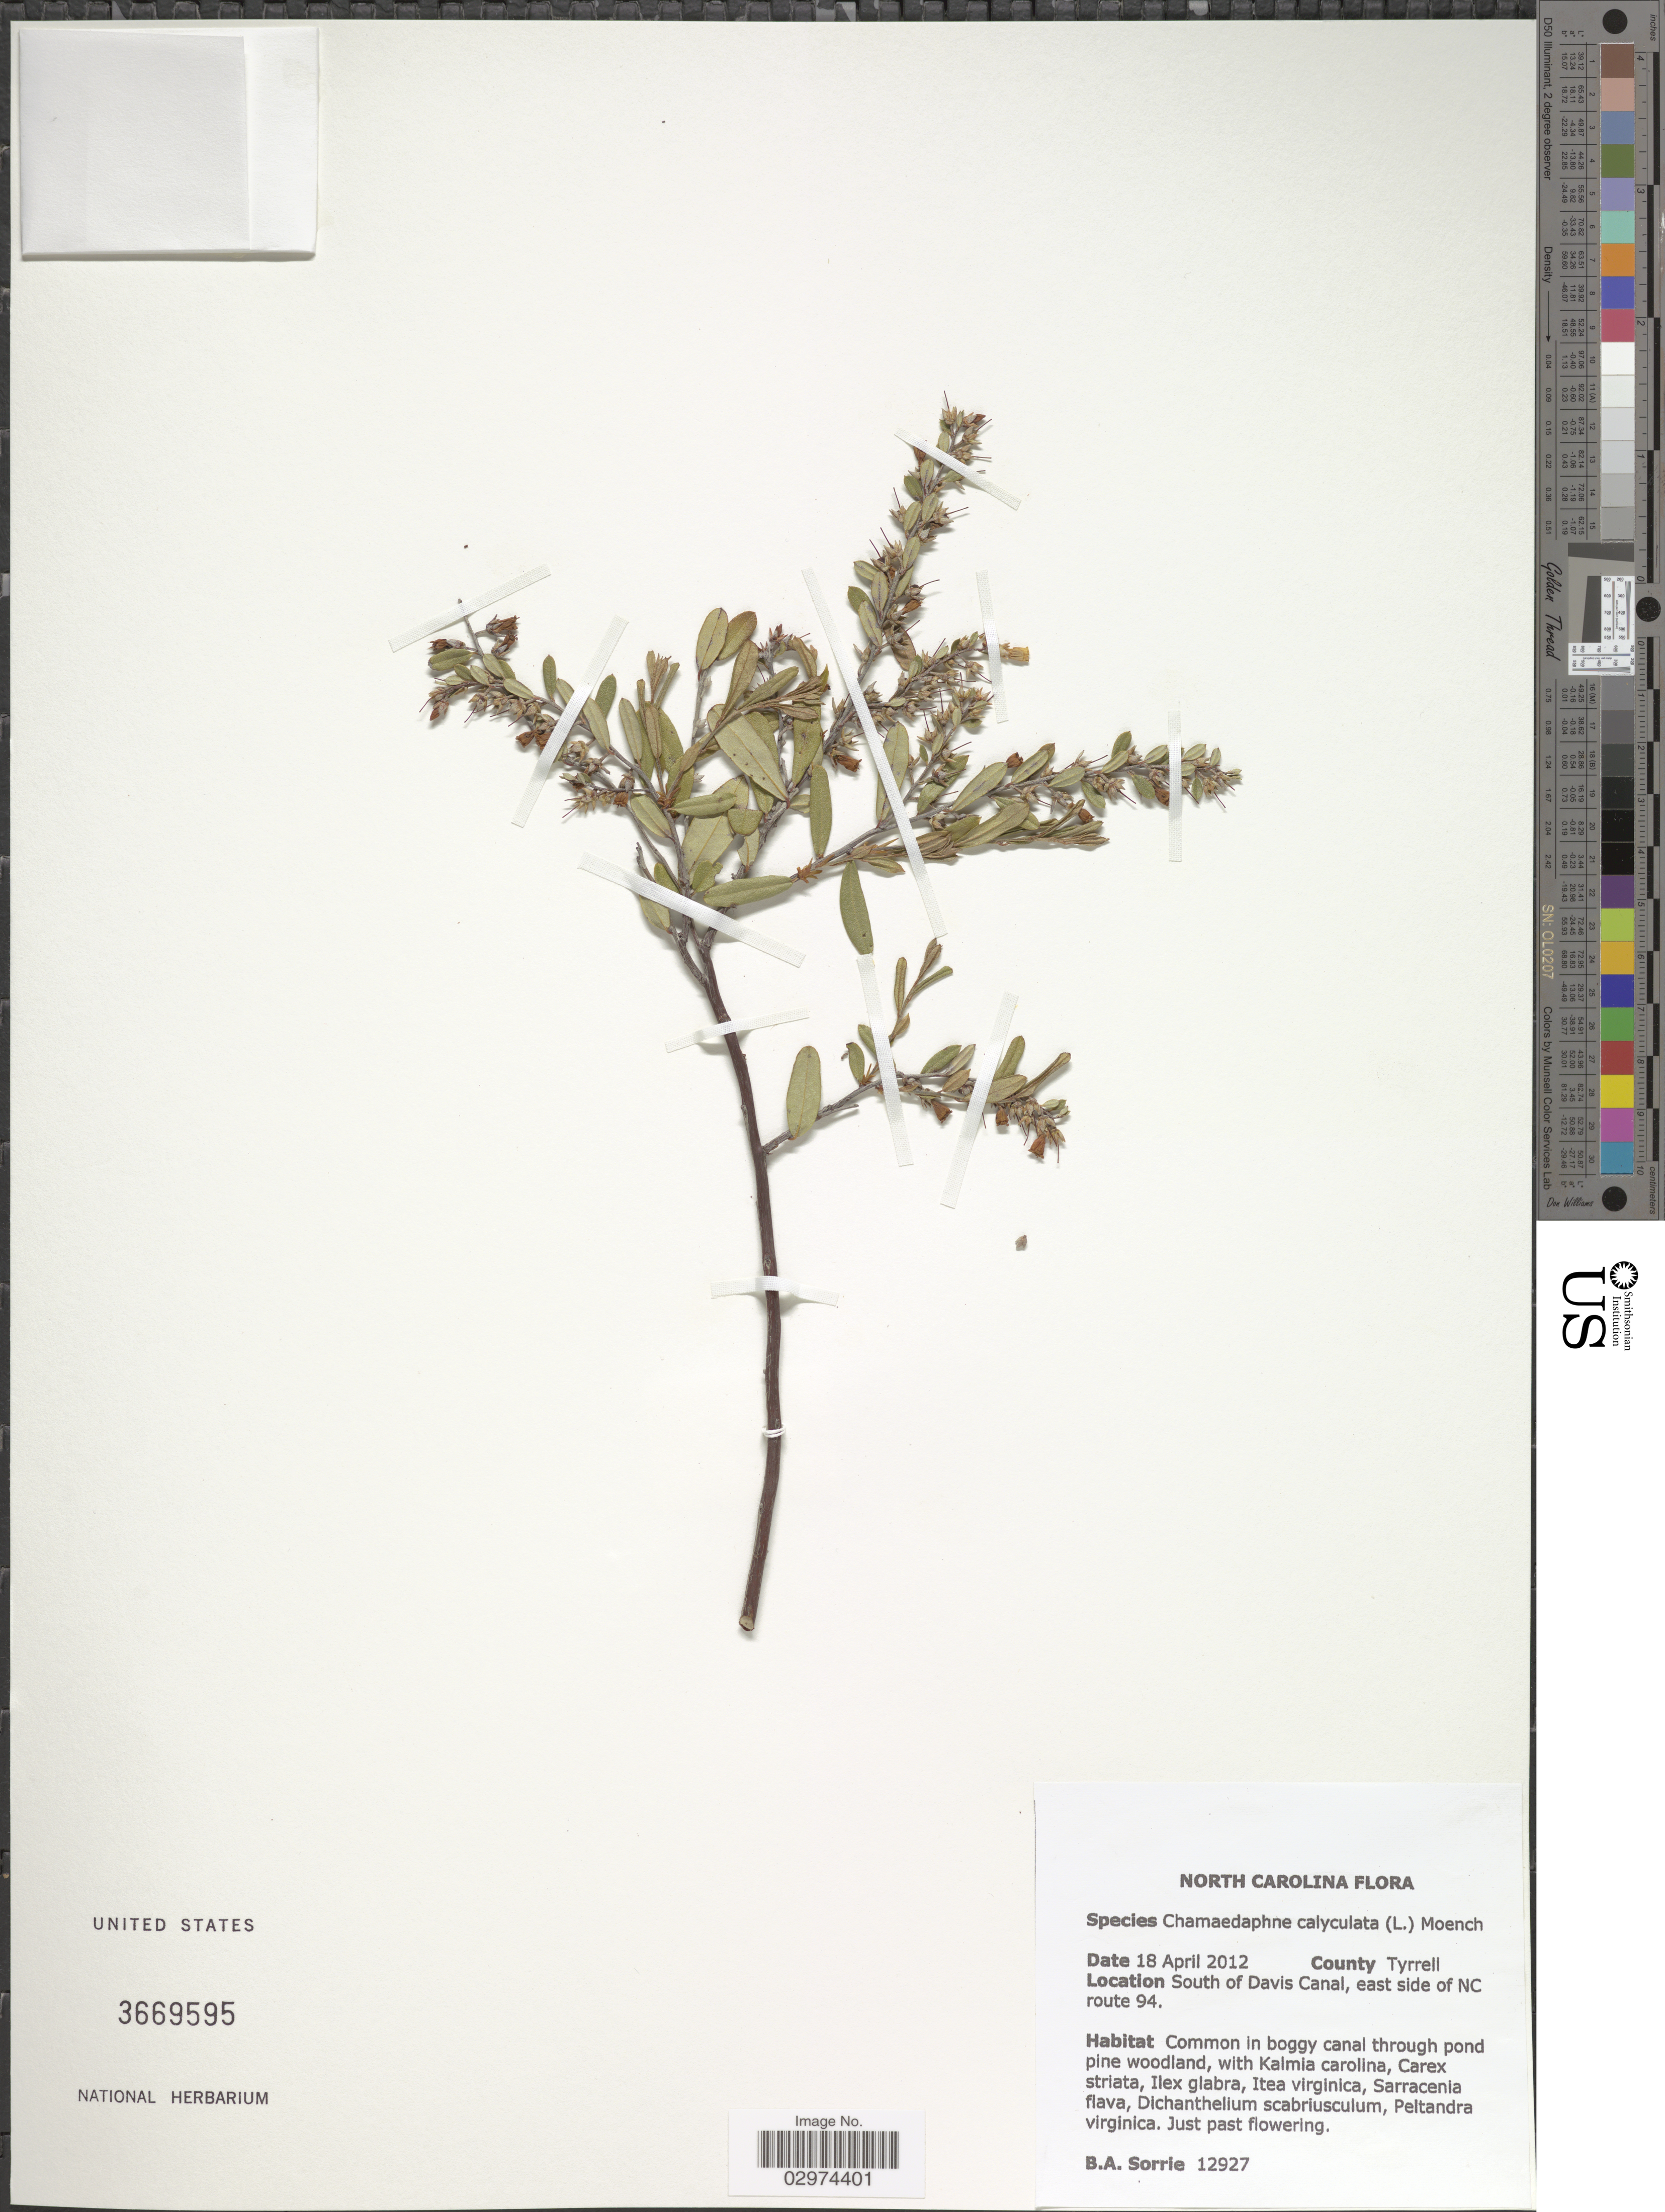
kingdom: Plantae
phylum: Tracheophyta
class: Magnoliopsida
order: Ericales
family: Ericaceae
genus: Chamaedaphne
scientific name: Chamaedaphne calyculata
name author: (L.) Moench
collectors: B. Sorrie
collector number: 12927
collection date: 2012-04-18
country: United States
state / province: North Carolina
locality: County Tyrrell. South of Davis Canal, east side of NC route 94.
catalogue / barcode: US 3669595